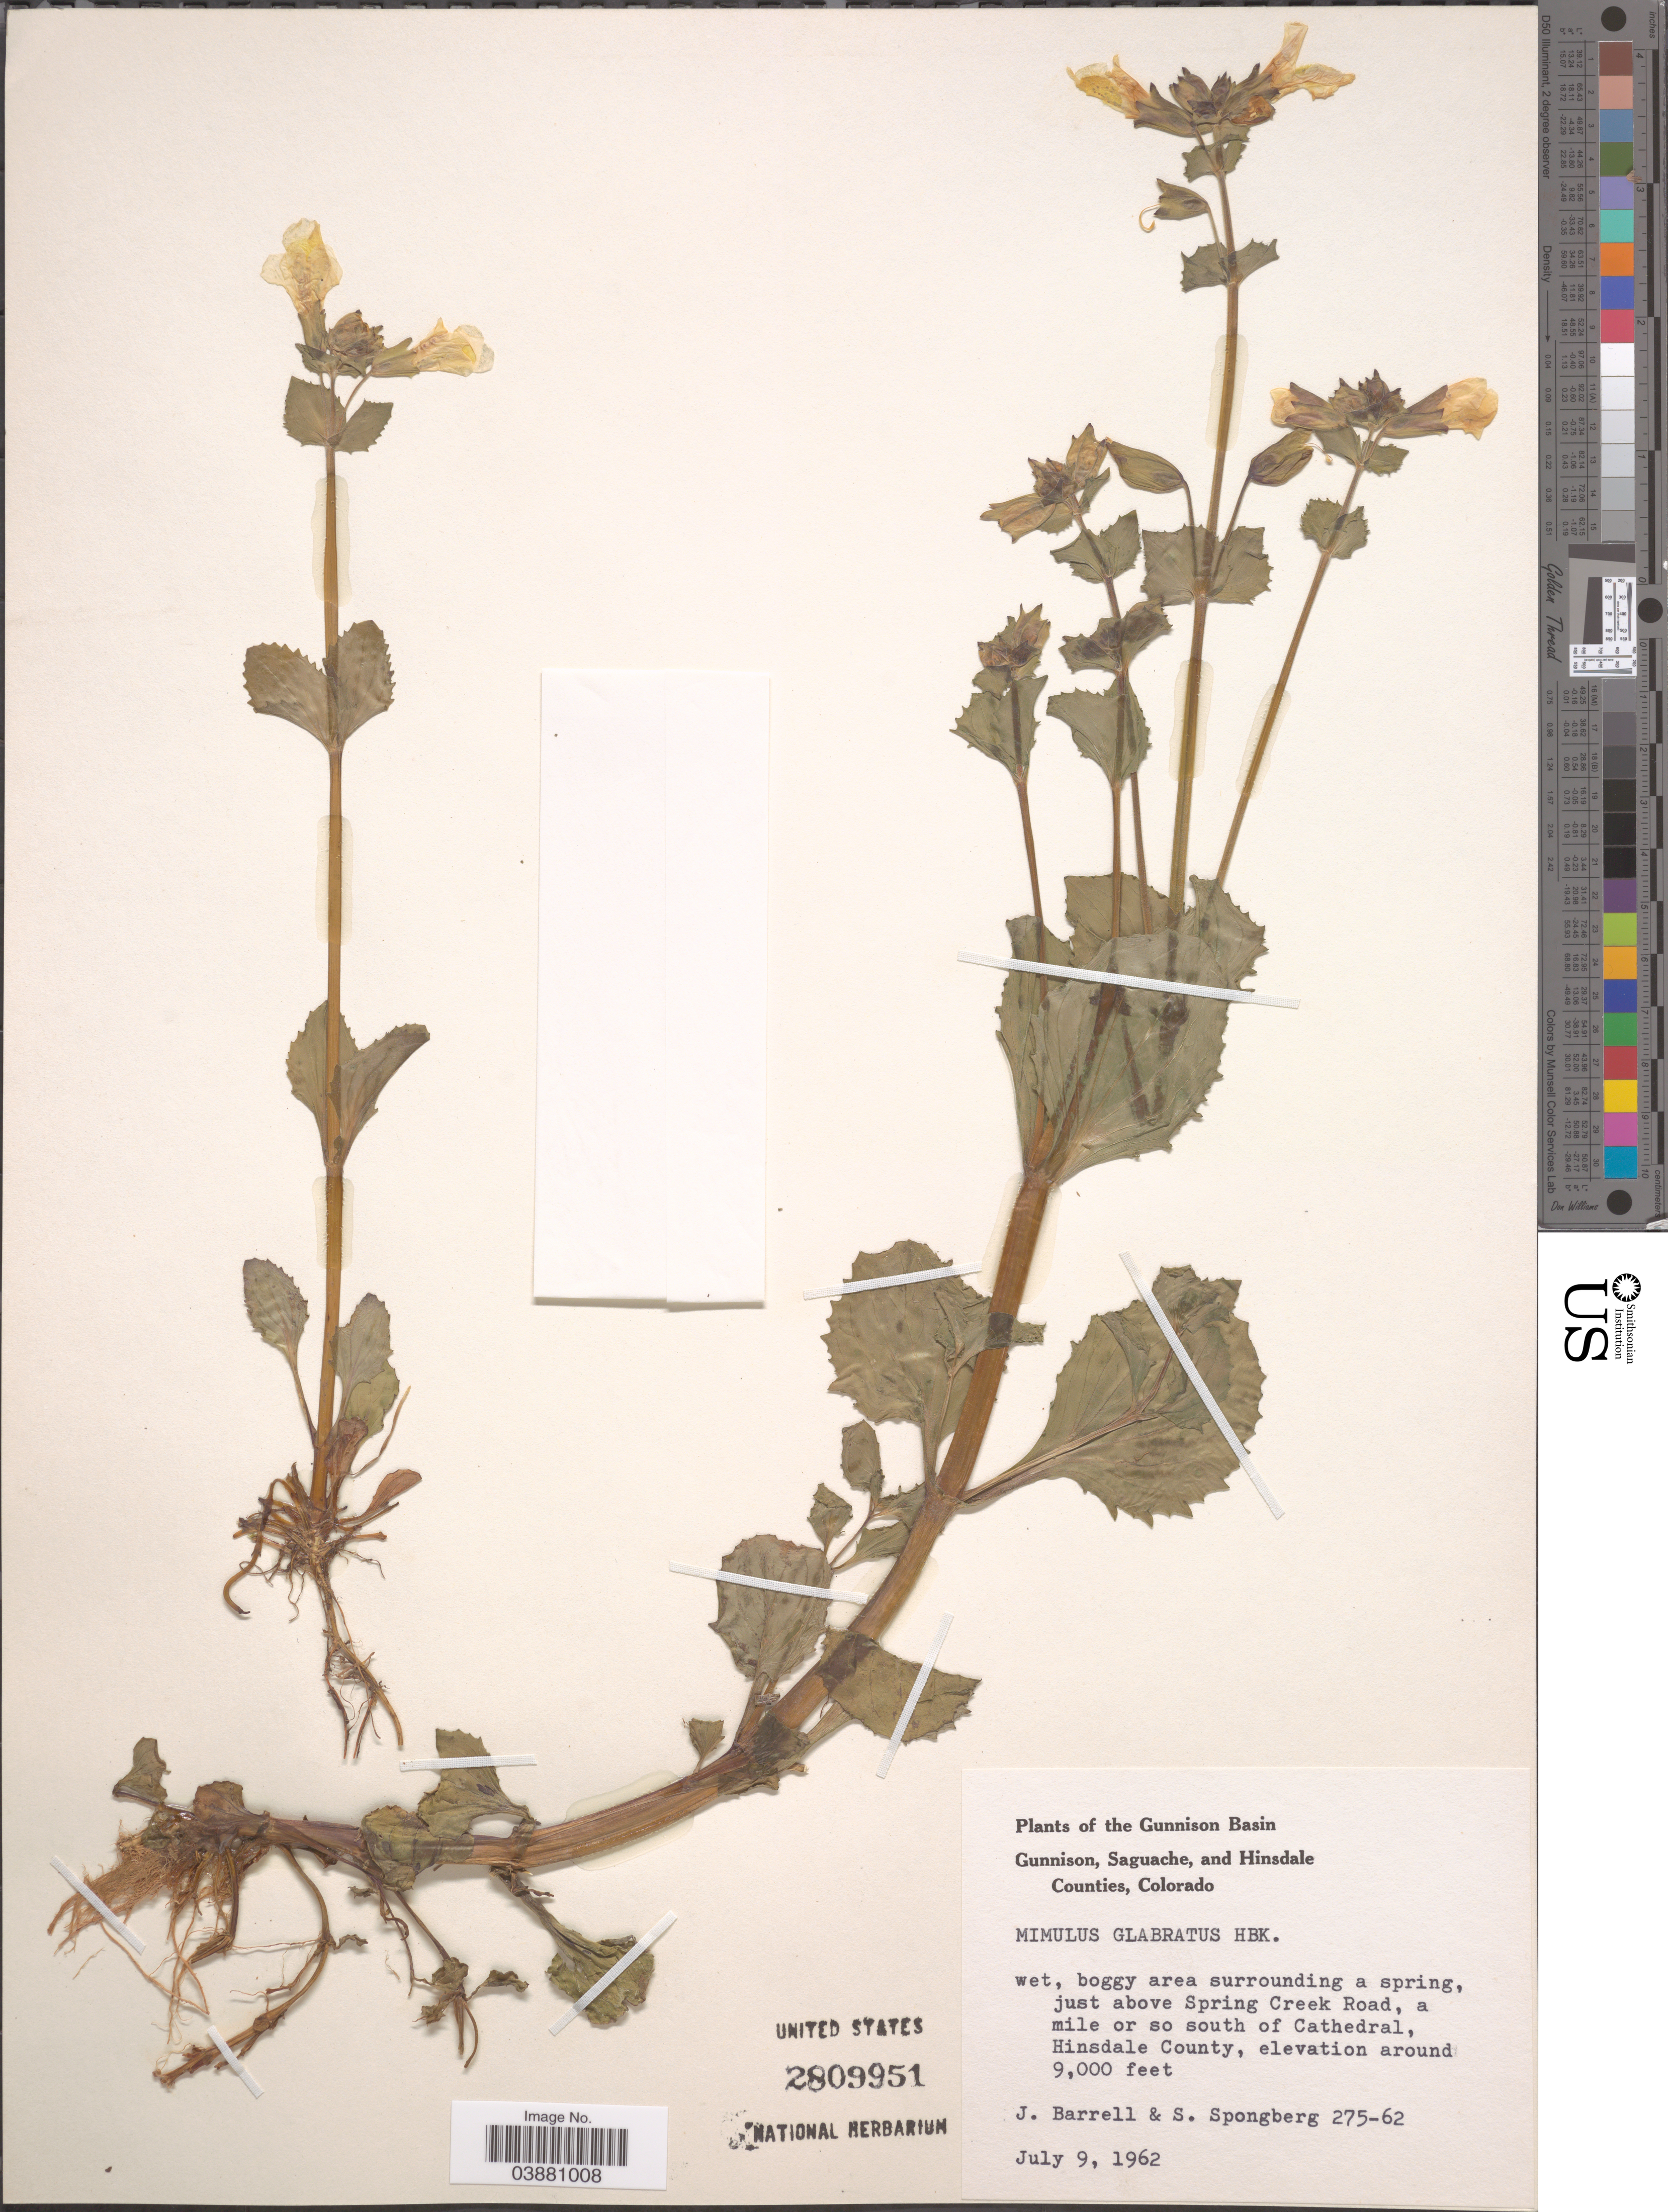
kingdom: Plantae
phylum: Tracheophyta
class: Magnoliopsida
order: Lamiales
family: Phrymaceae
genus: Mimulus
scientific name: Mimulus glabratus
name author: Kunth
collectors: J. Barrell & S. A.Spongberg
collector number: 275-62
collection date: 1962-07-09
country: United States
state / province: Colorado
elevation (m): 2743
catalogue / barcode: US 2809951